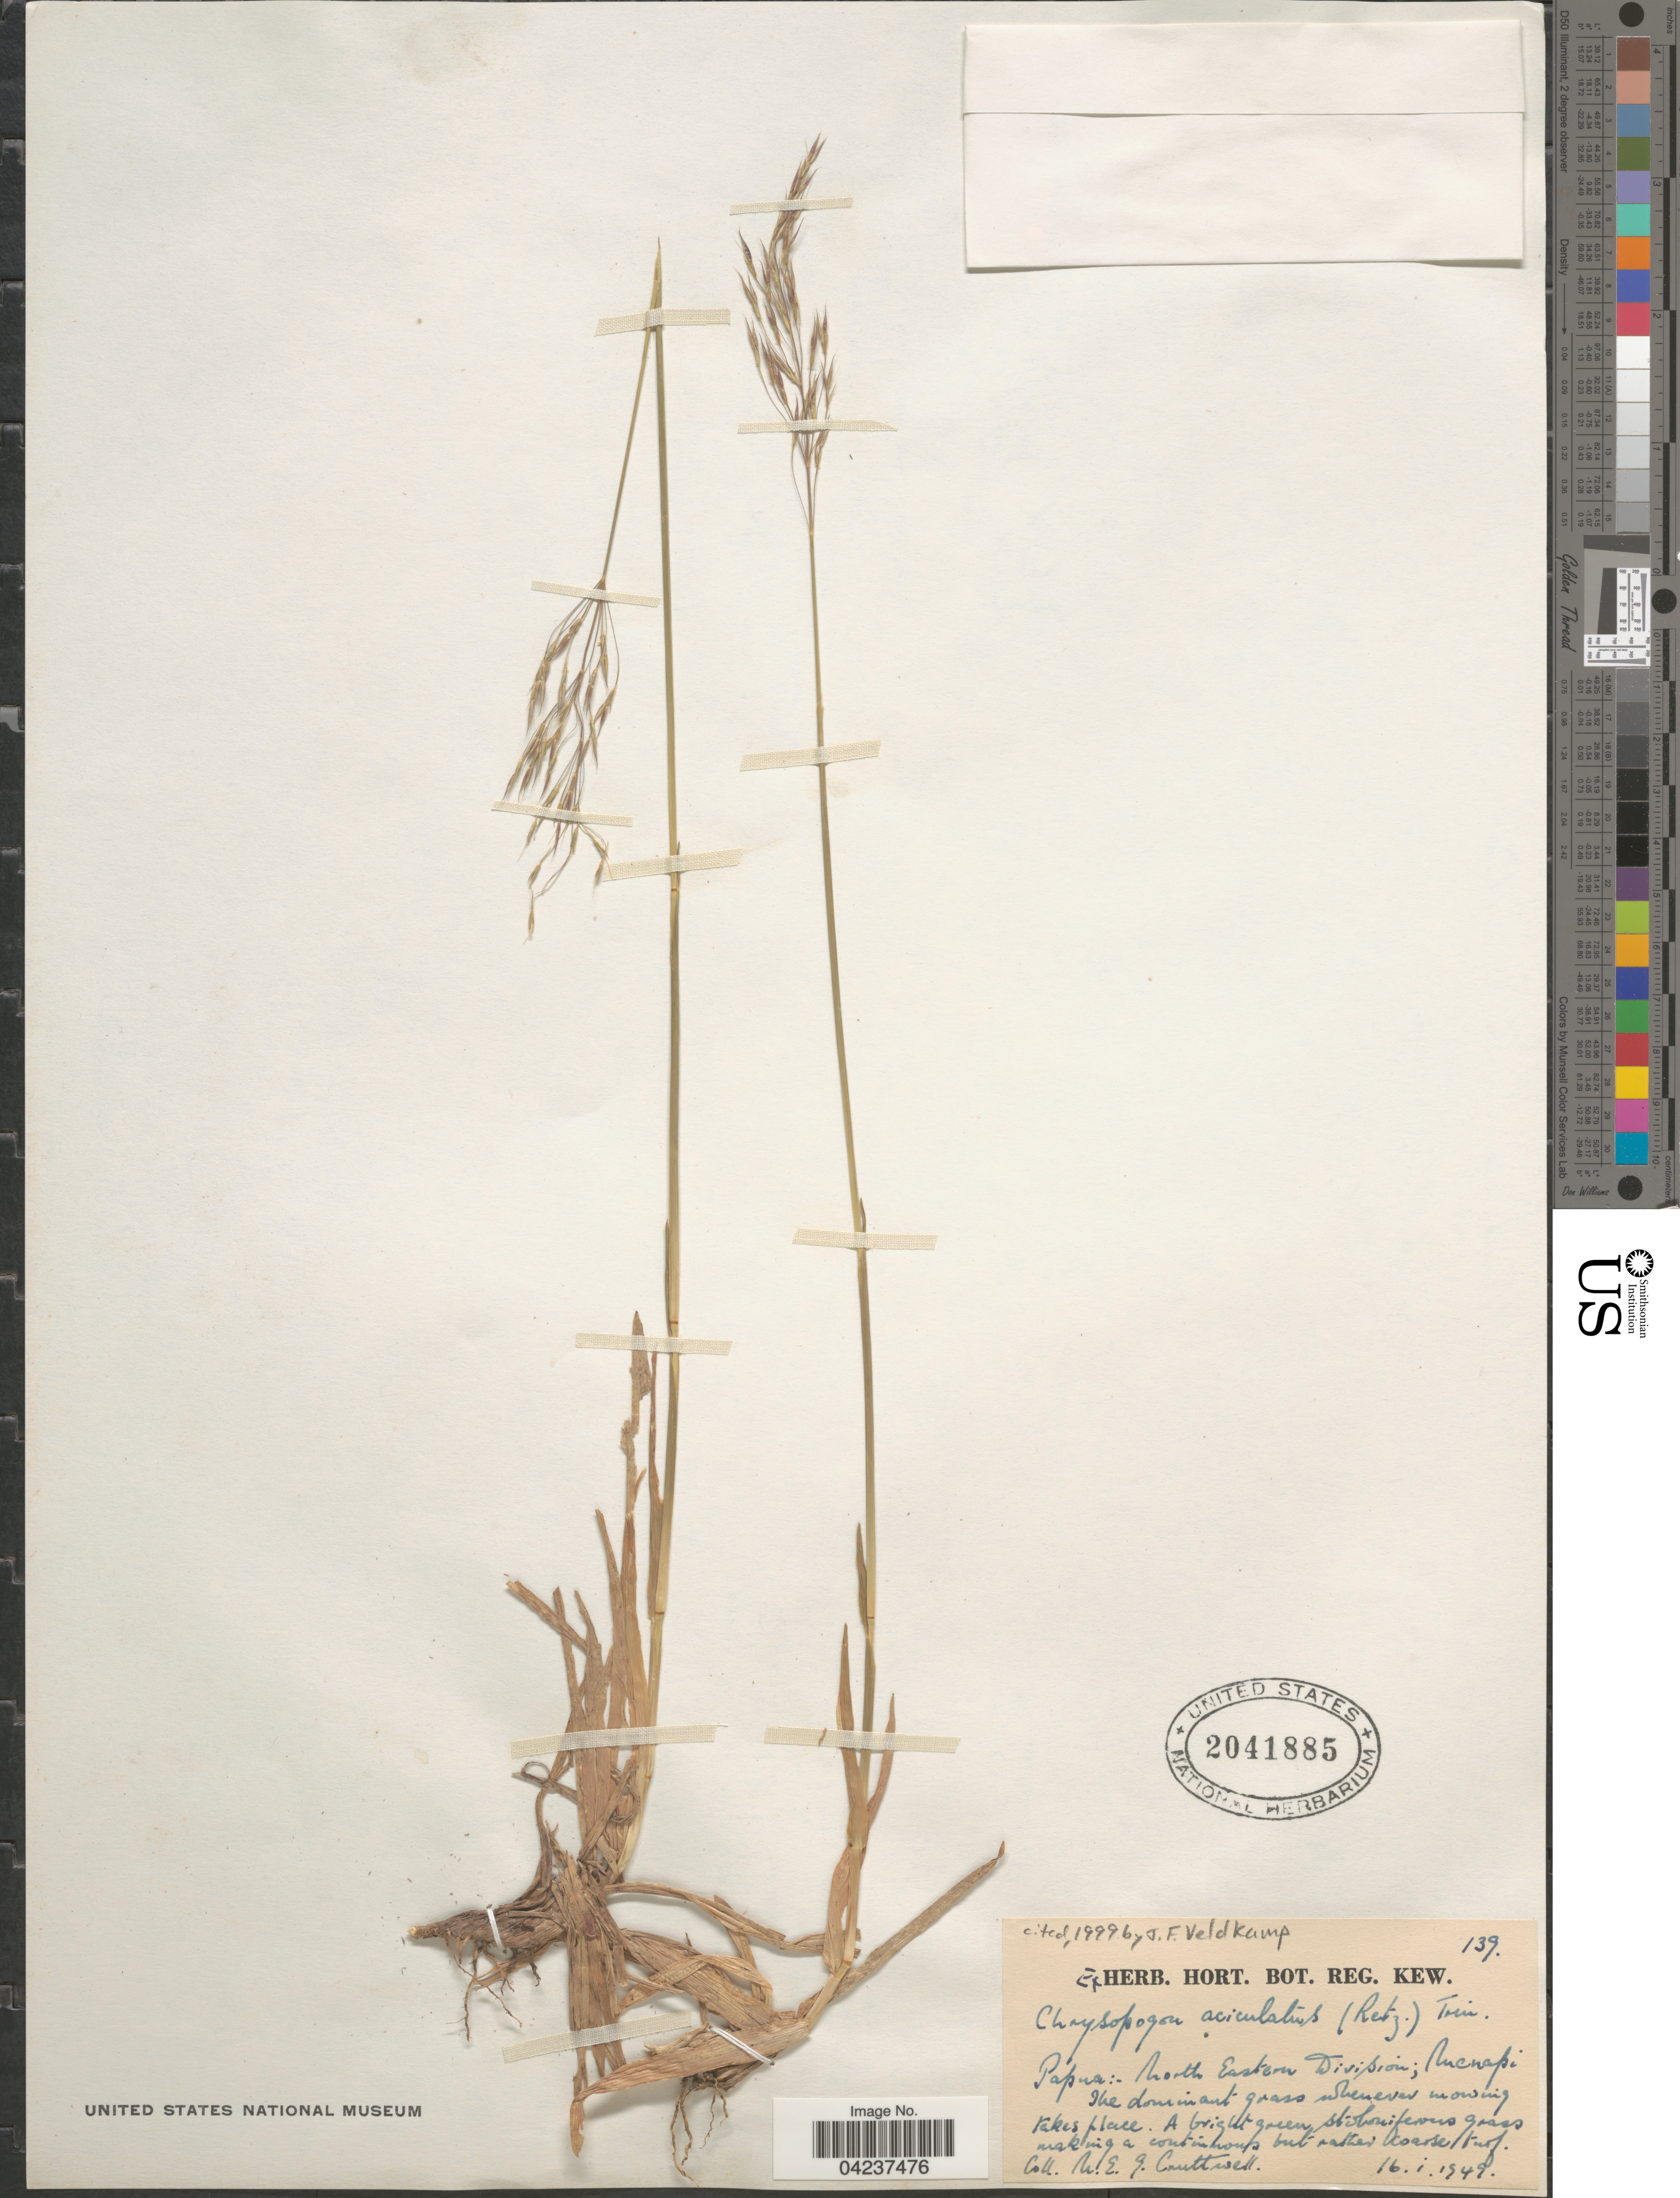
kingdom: Plantae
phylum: Tracheophyta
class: Liliopsida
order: Poales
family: Poaceae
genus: Chrysopogon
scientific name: Chrysopogon aciculatus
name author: (Retz.) Trin.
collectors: N. Cruttwell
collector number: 139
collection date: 1949-01-16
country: Papua New Guinea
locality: Papua: North Eastern Division; Menapi.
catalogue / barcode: US 2041885